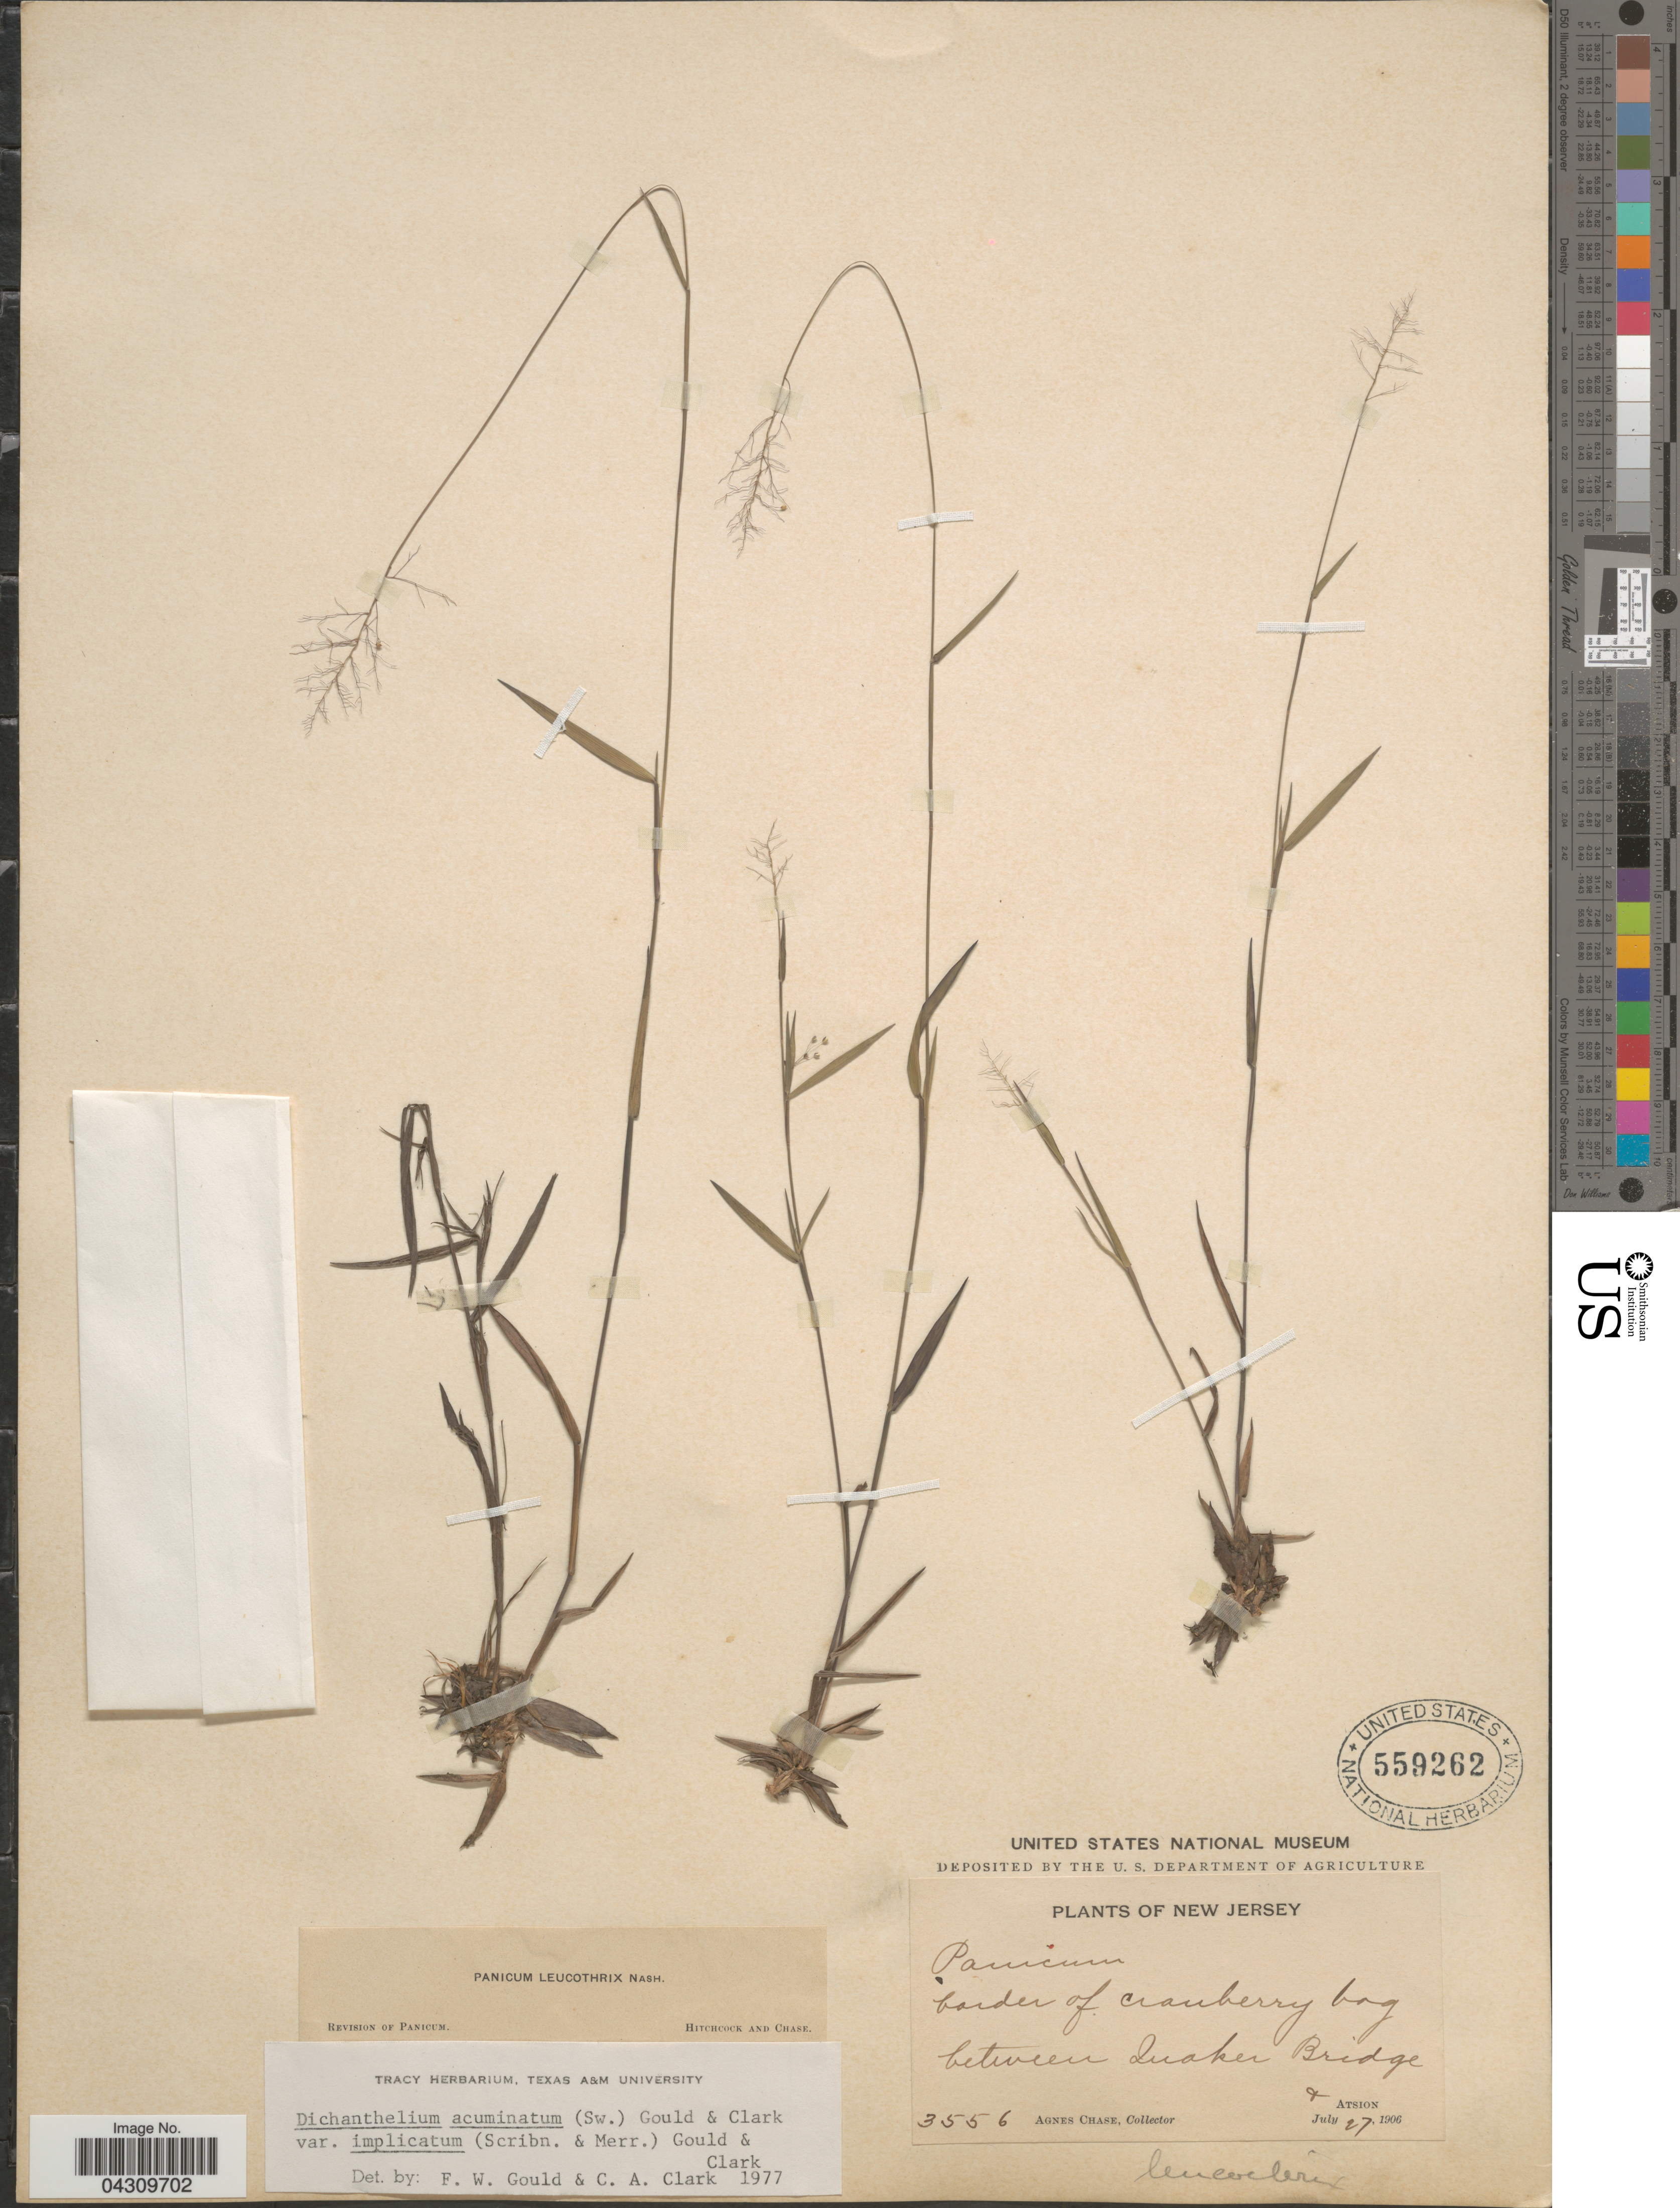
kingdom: Plantae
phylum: Tracheophyta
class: Liliopsida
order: Poales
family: Poaceae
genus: Dichanthelium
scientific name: Dichanthelium acuminatum var. acuminatum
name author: (Sw.) Gould & C.A. Clark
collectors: A. Chase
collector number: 3556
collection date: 1906-07-27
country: United States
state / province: New Jersey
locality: Border of cranberry bog between Quaker Bridge + Atsion.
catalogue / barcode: US 559262